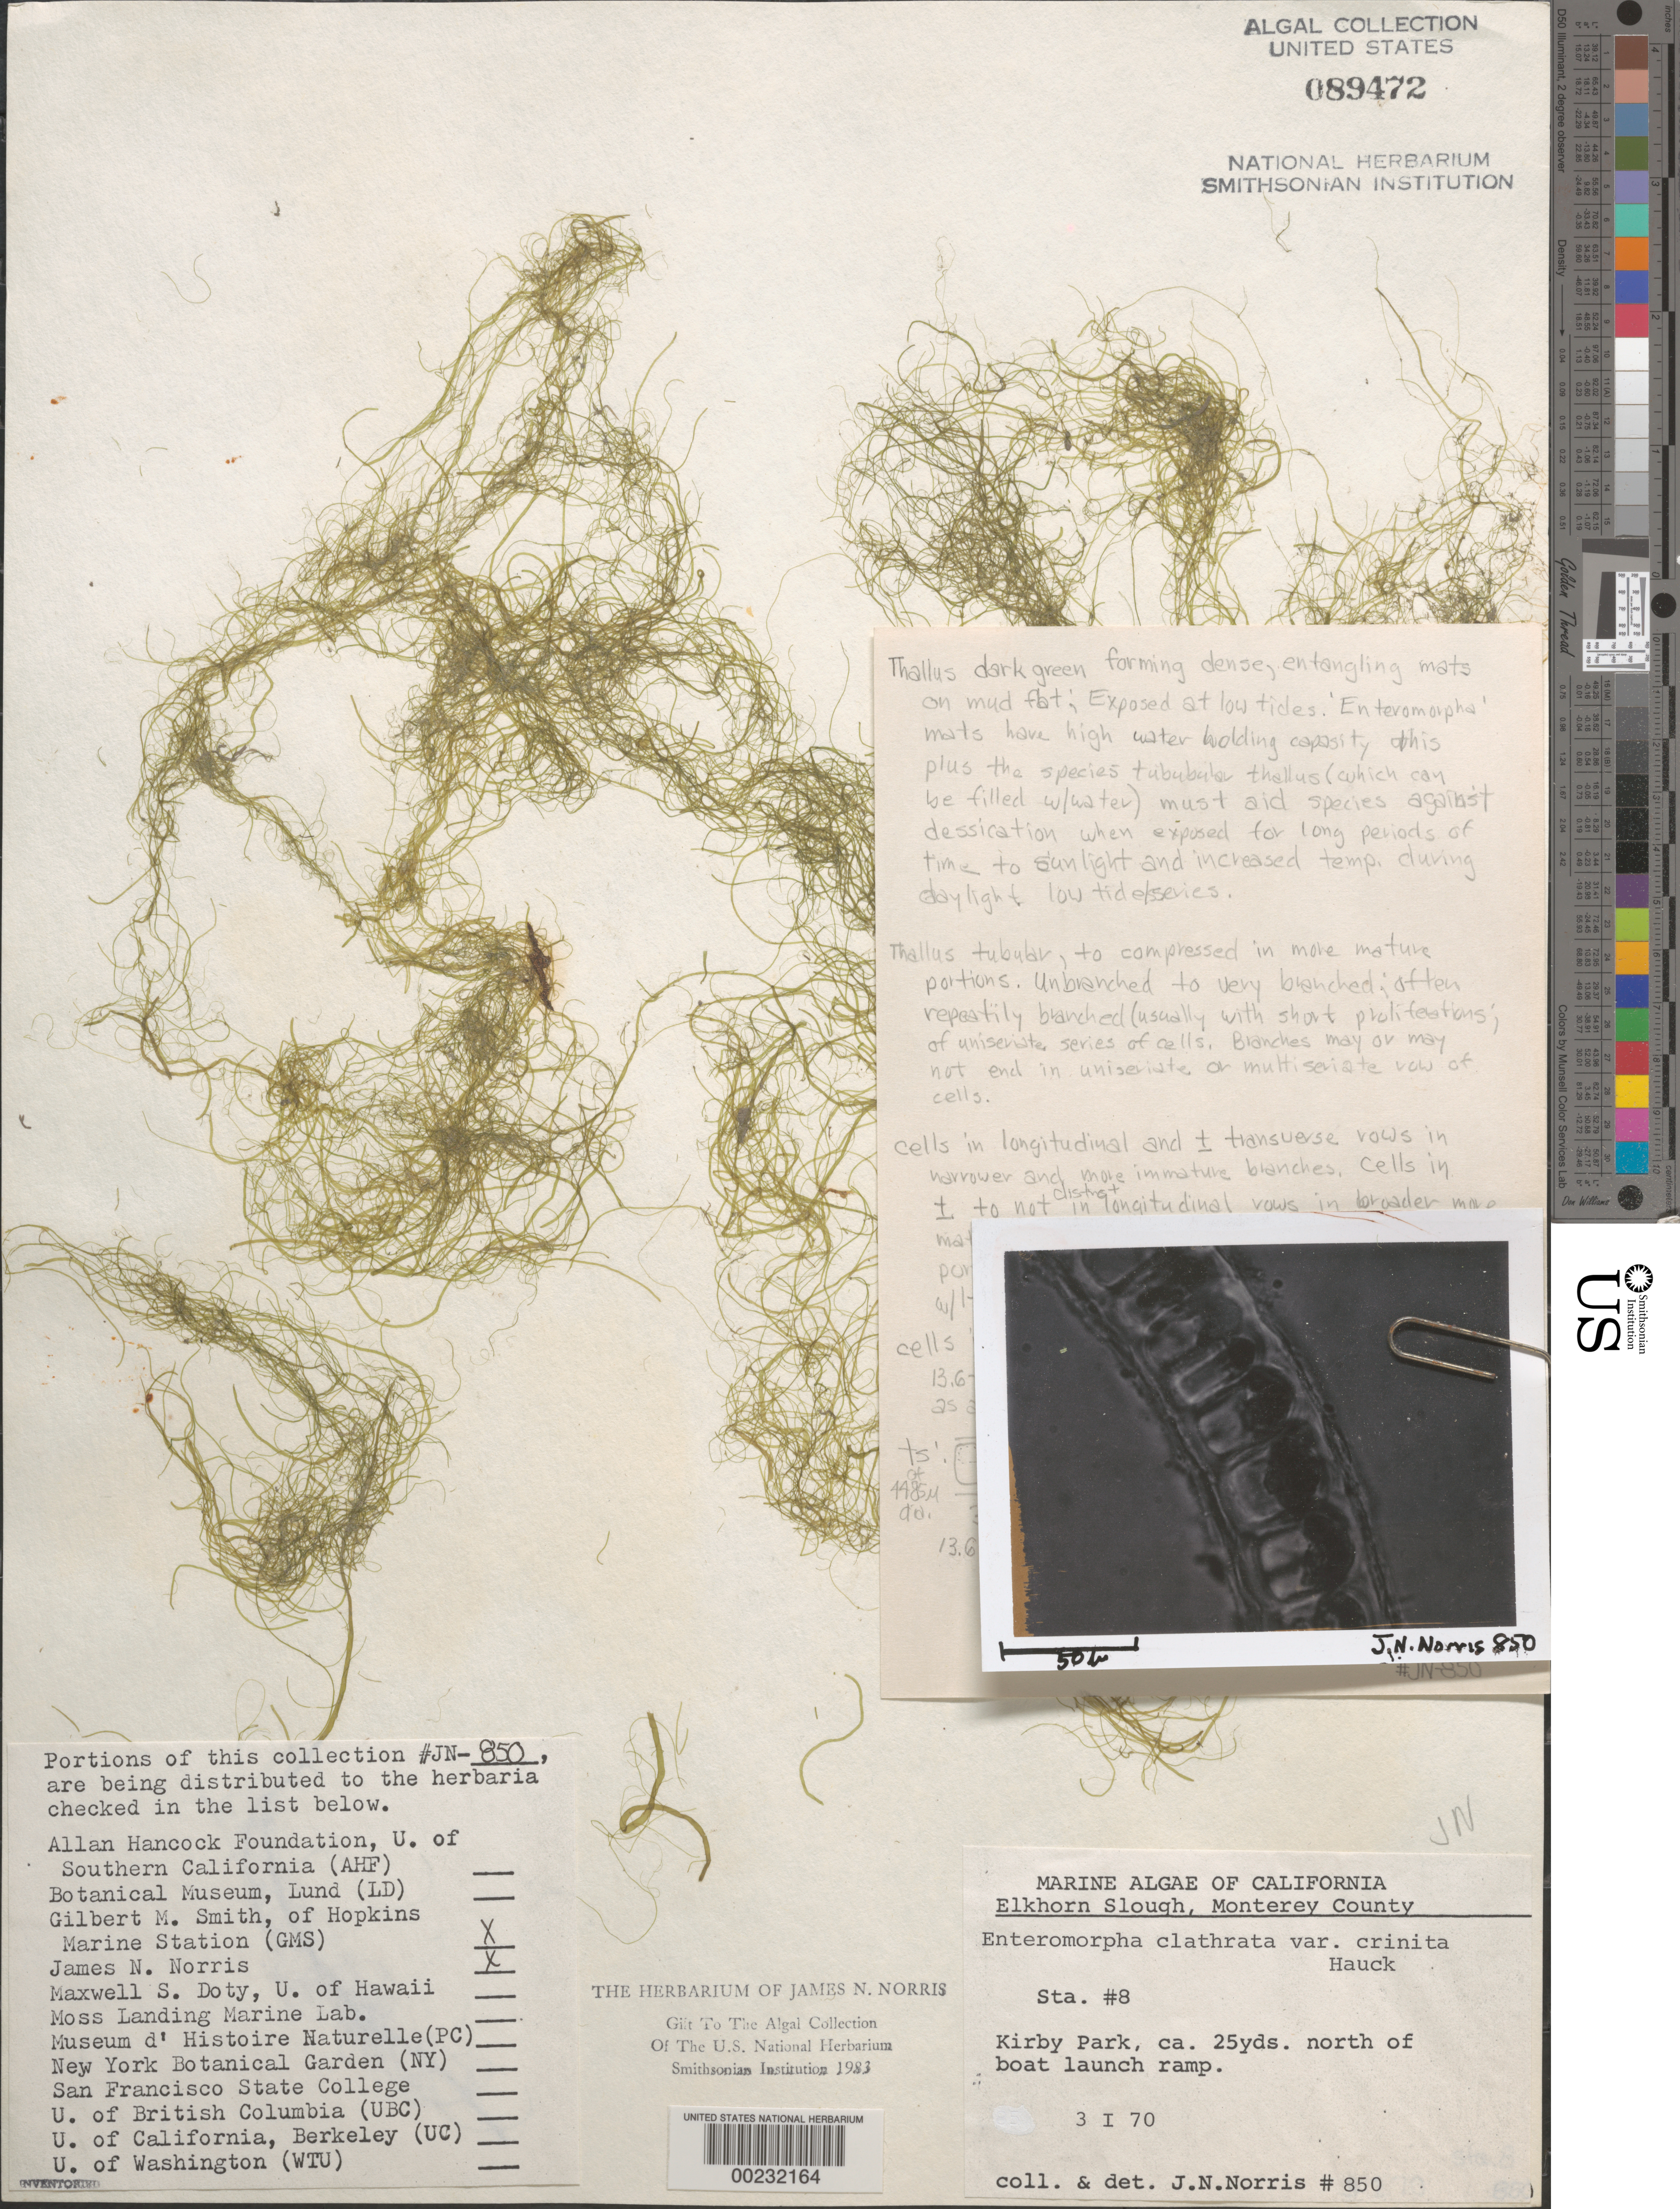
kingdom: Plantae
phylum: Chlorophyta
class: Ulvophyceae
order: Cladophorales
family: Cladophoraceae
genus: Cladophora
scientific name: Cladophora vagabunda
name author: (L.) C. Hoek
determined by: Algae name updating Project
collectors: J. N. Norris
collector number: JN-850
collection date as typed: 03 Jan 1970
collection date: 1970-01-03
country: United States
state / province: California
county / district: Monterey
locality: Elkhorn Slough, Kirby Park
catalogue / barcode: US 89472